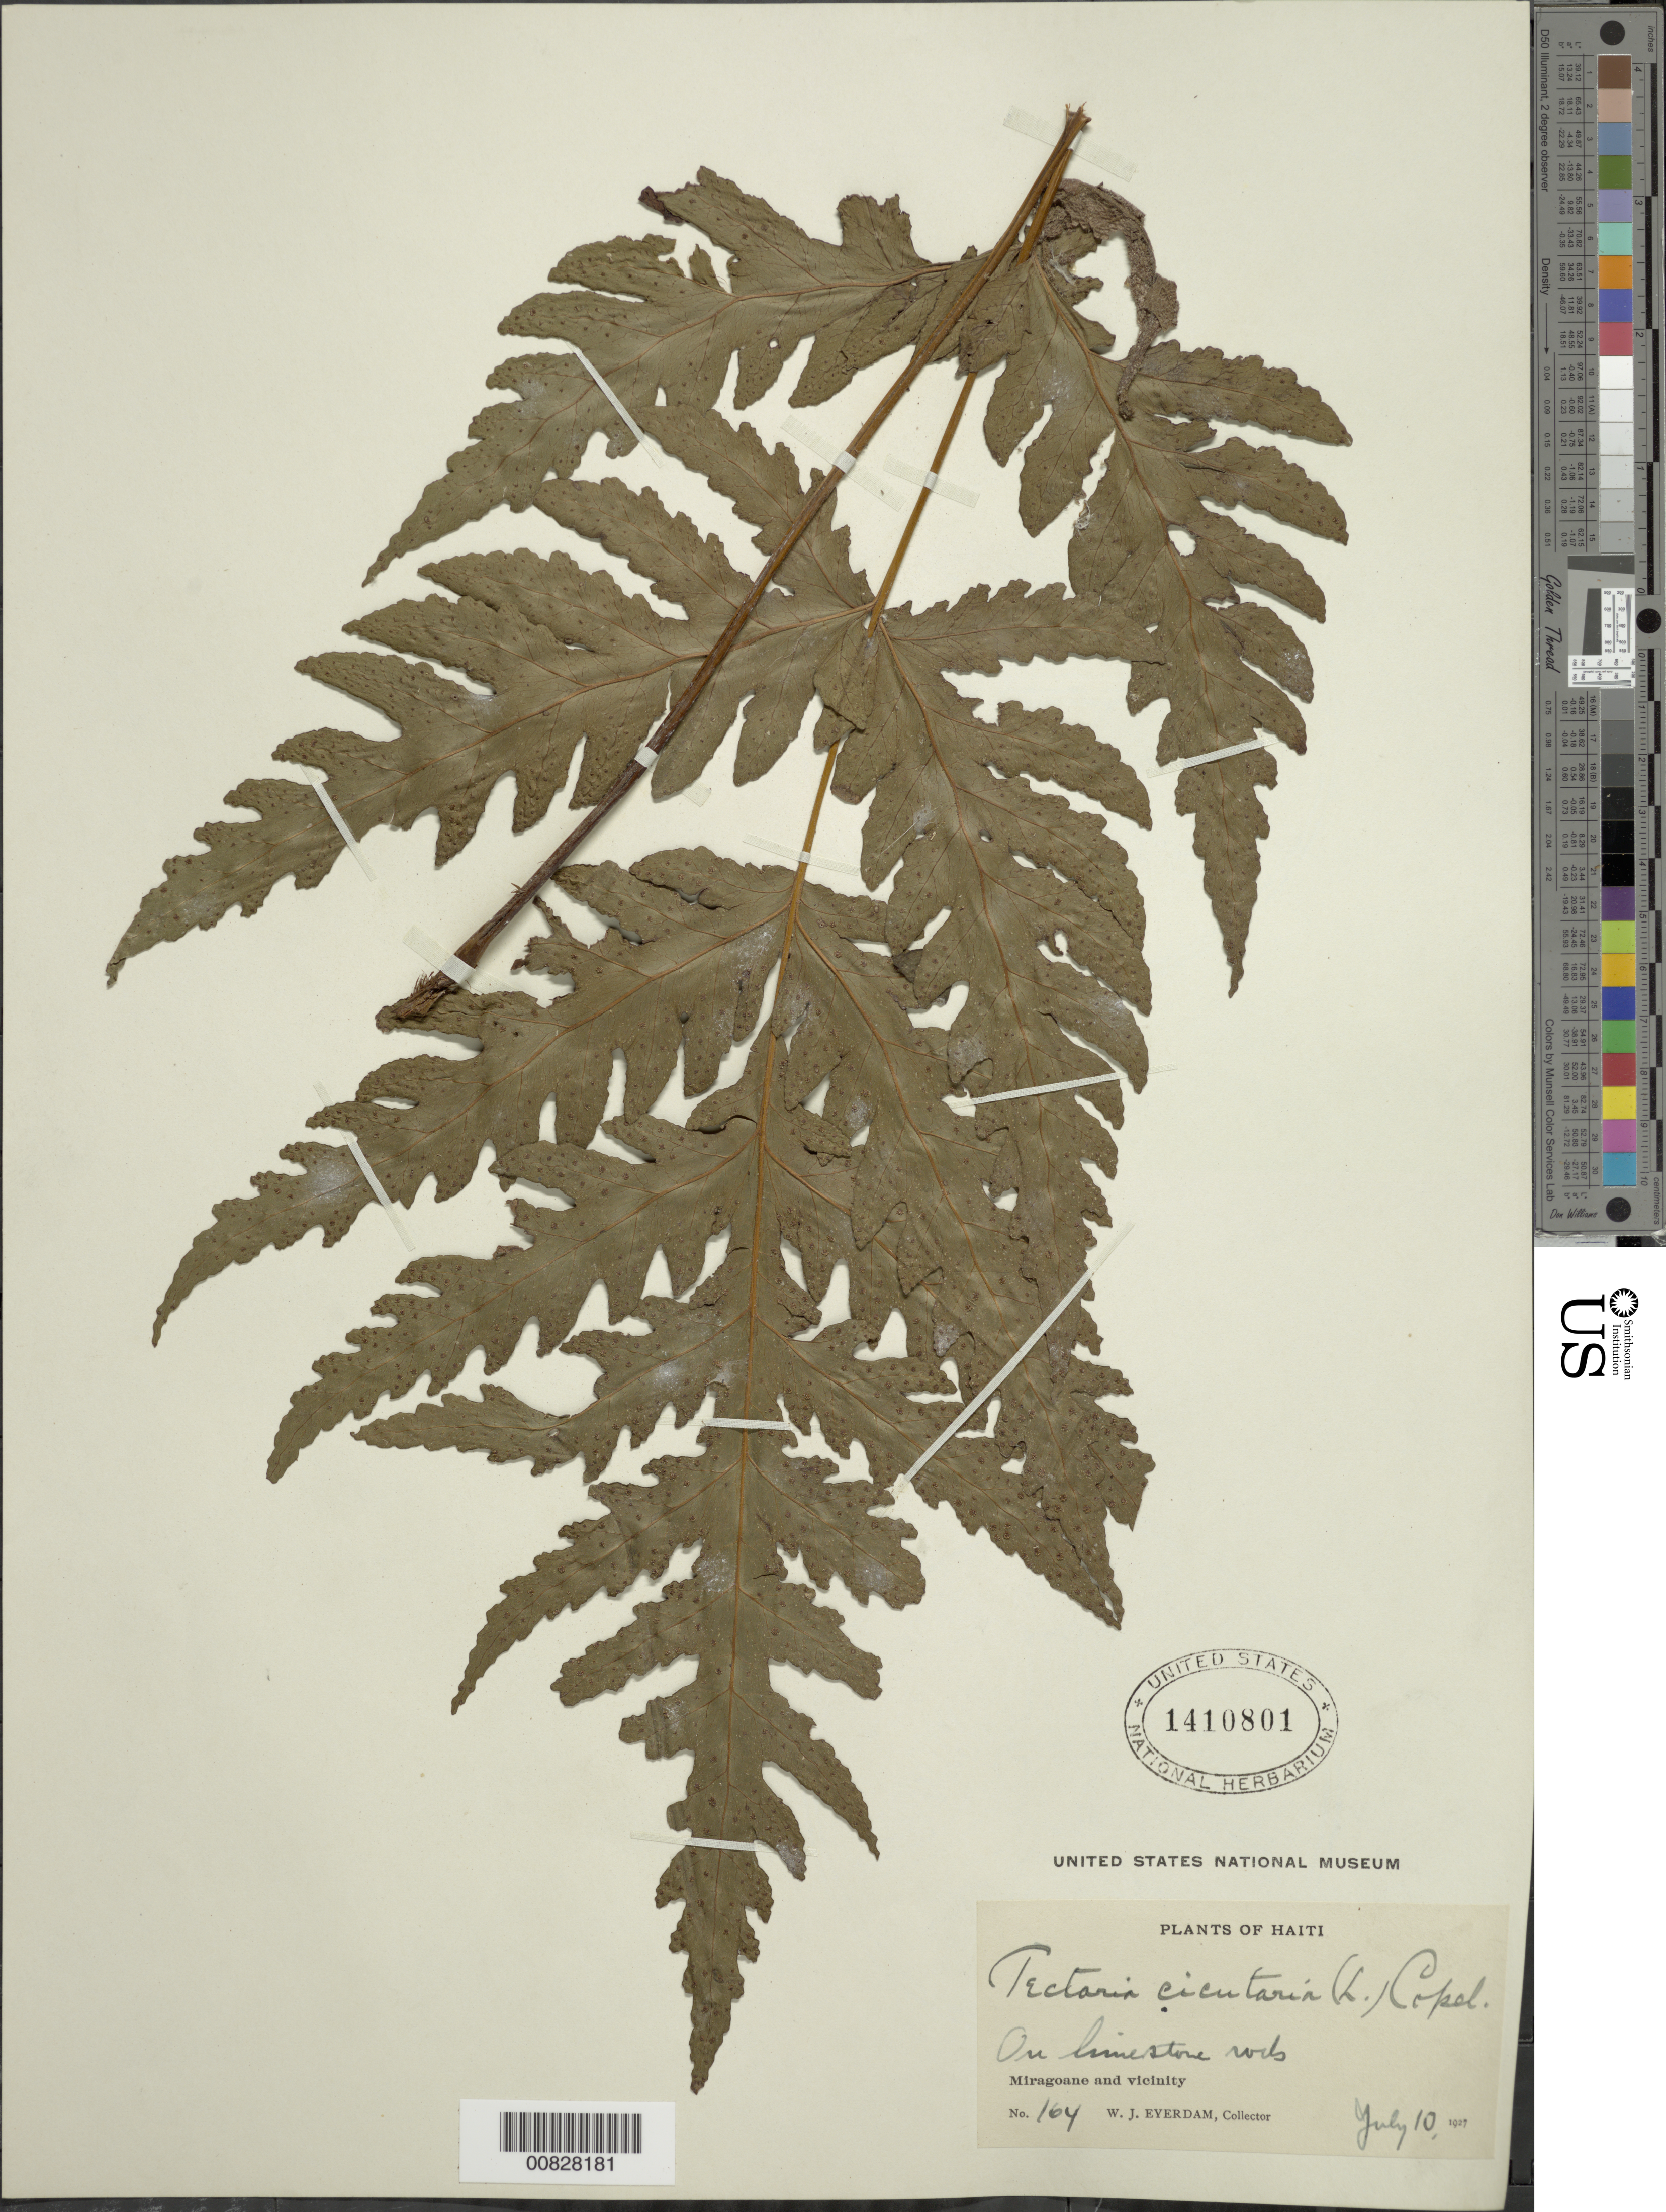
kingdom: Plantae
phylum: Tracheophyta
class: Polypodiopsida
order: Polypodiales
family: Tectariaceae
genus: Tectaria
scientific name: Tectaria cicutaria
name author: (L.) Copel.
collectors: W. J. Eyerdam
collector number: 164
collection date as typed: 10 Jul 1927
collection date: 1927-07-10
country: Haiti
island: Hispaniola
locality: Miragoane and vicinity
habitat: Limestone rocks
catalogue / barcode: US 1410801